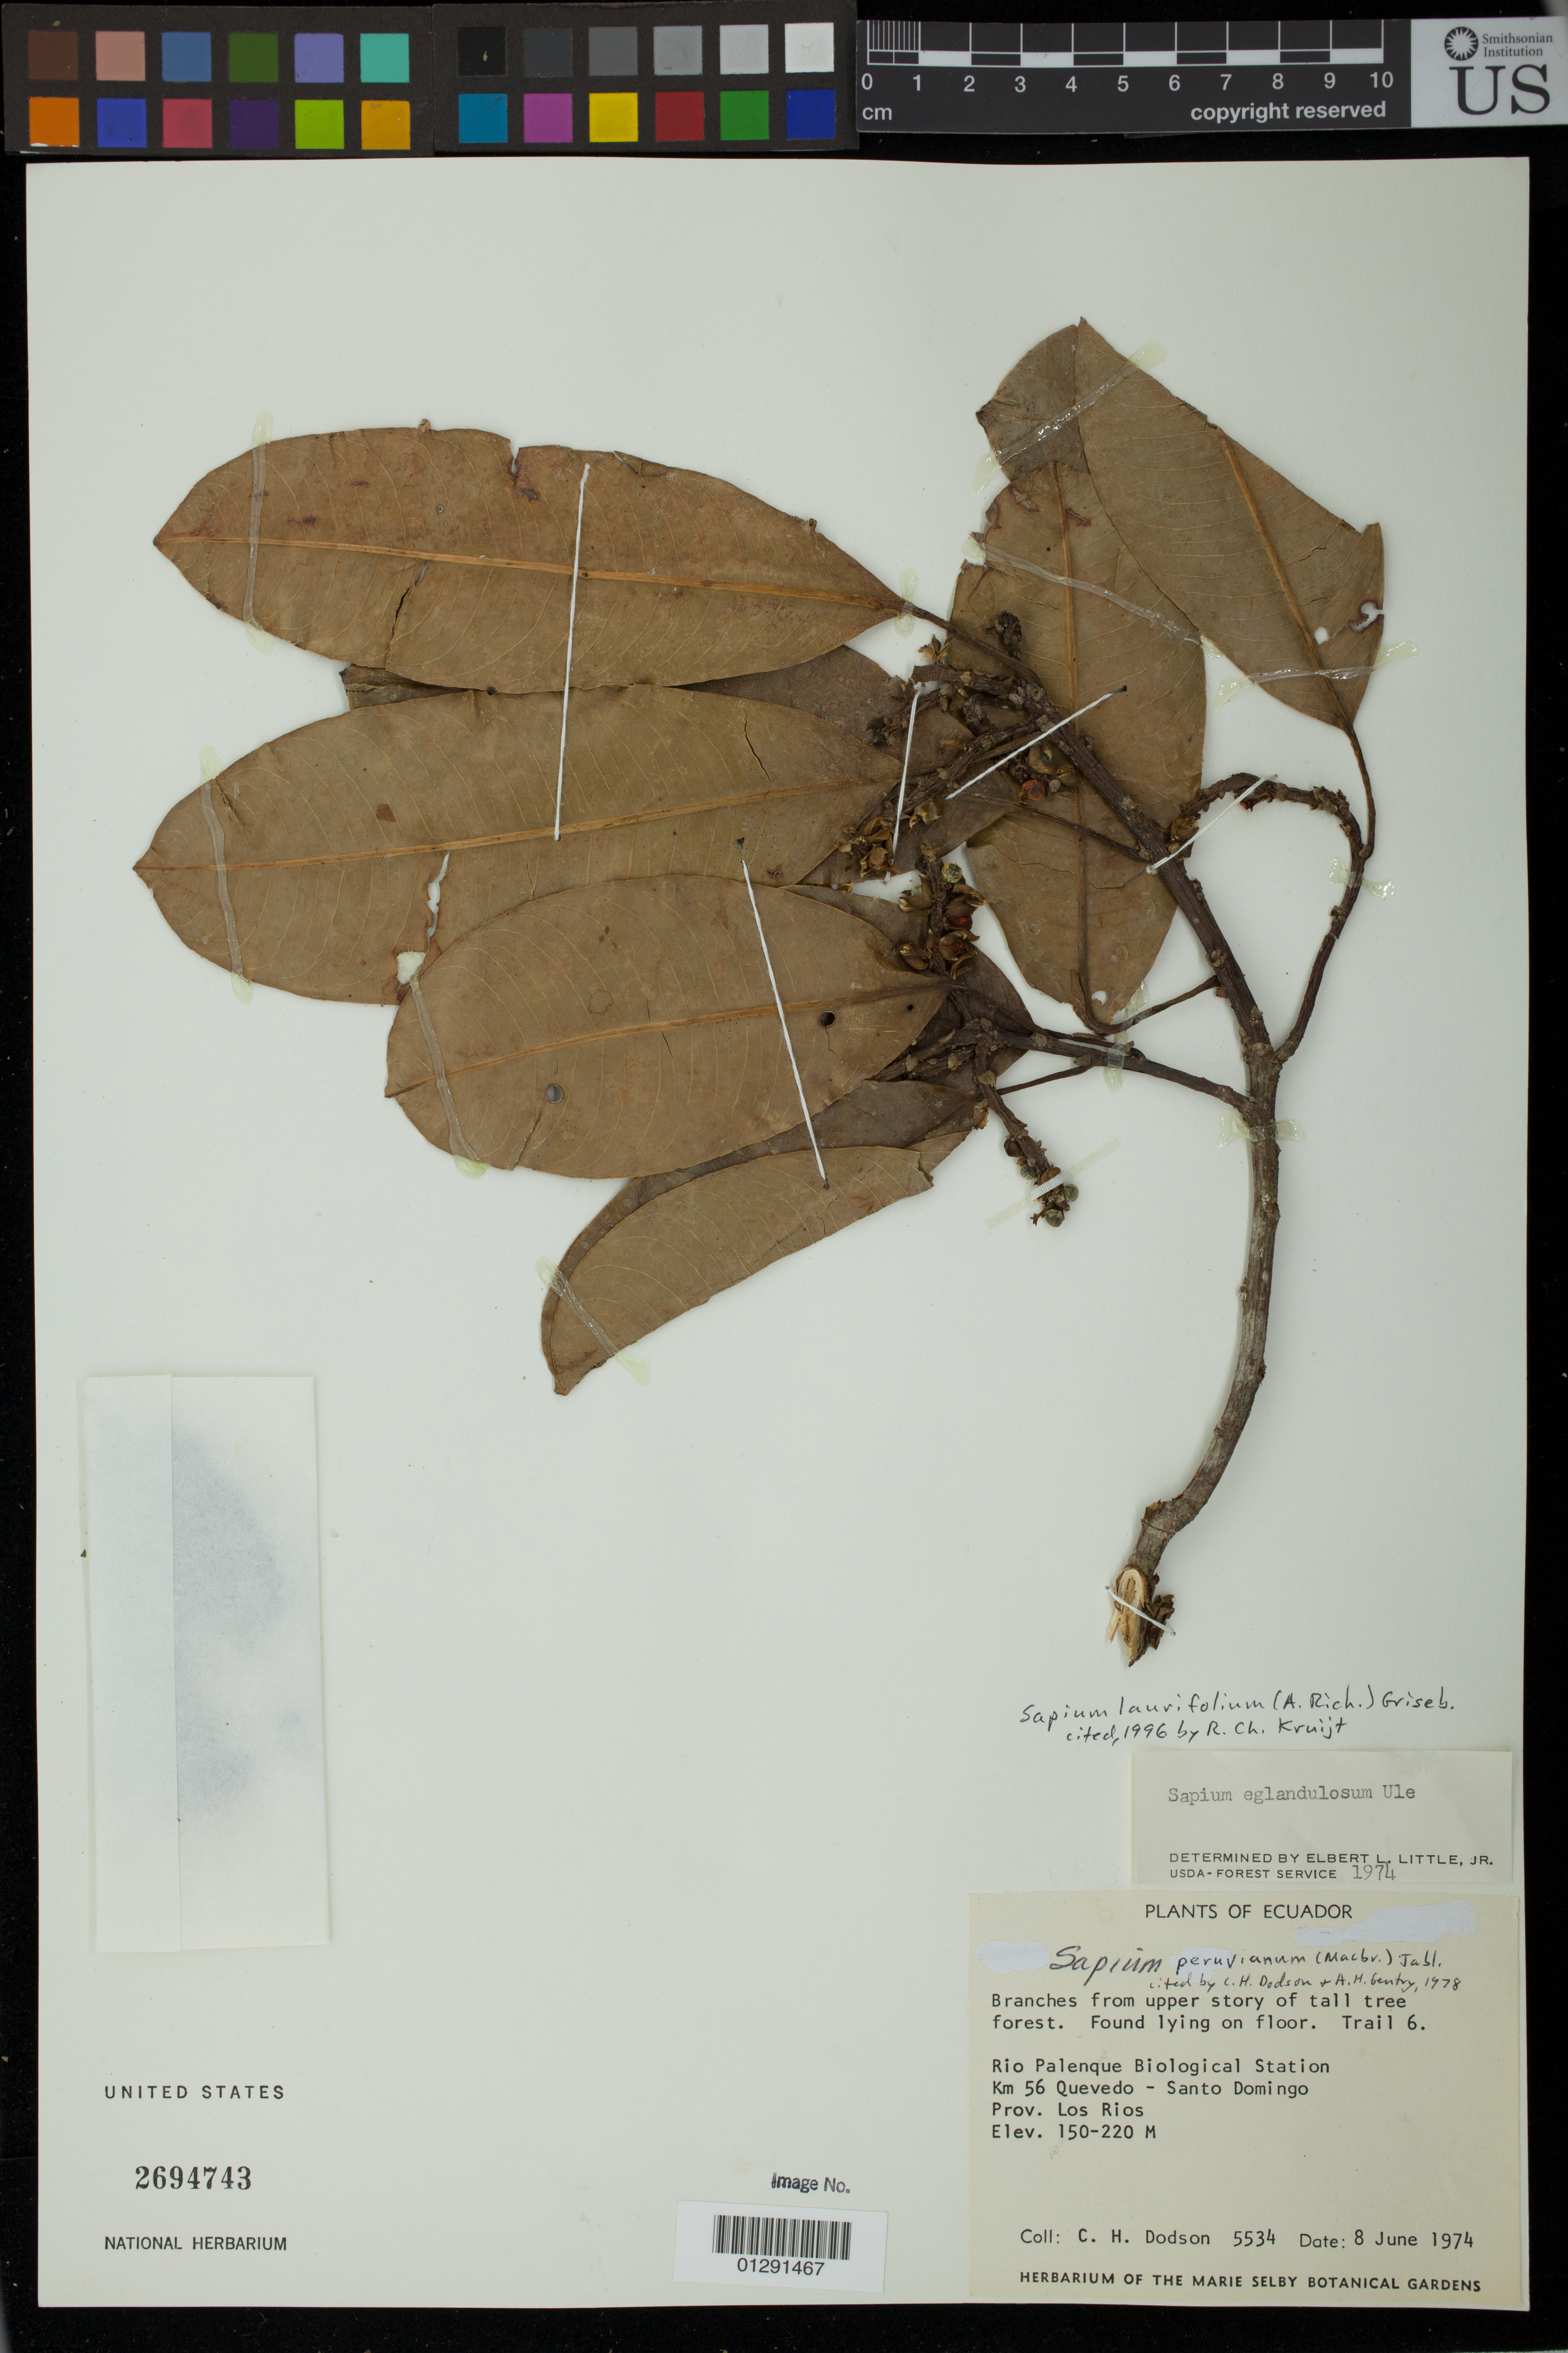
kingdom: Plantae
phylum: Tracheophyta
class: Magnoliopsida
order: Malpighiales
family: Euphorbiaceae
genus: Sapium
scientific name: Sapium lauriflorum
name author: (A. Rich.) Griseb.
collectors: C. H. Dodson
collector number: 5534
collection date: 1974-06-08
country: Ecuador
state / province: Los Rios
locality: Rio Palenque Biological Station. Km 56 Quevedo - Santo Domingo.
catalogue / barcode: US 2694743